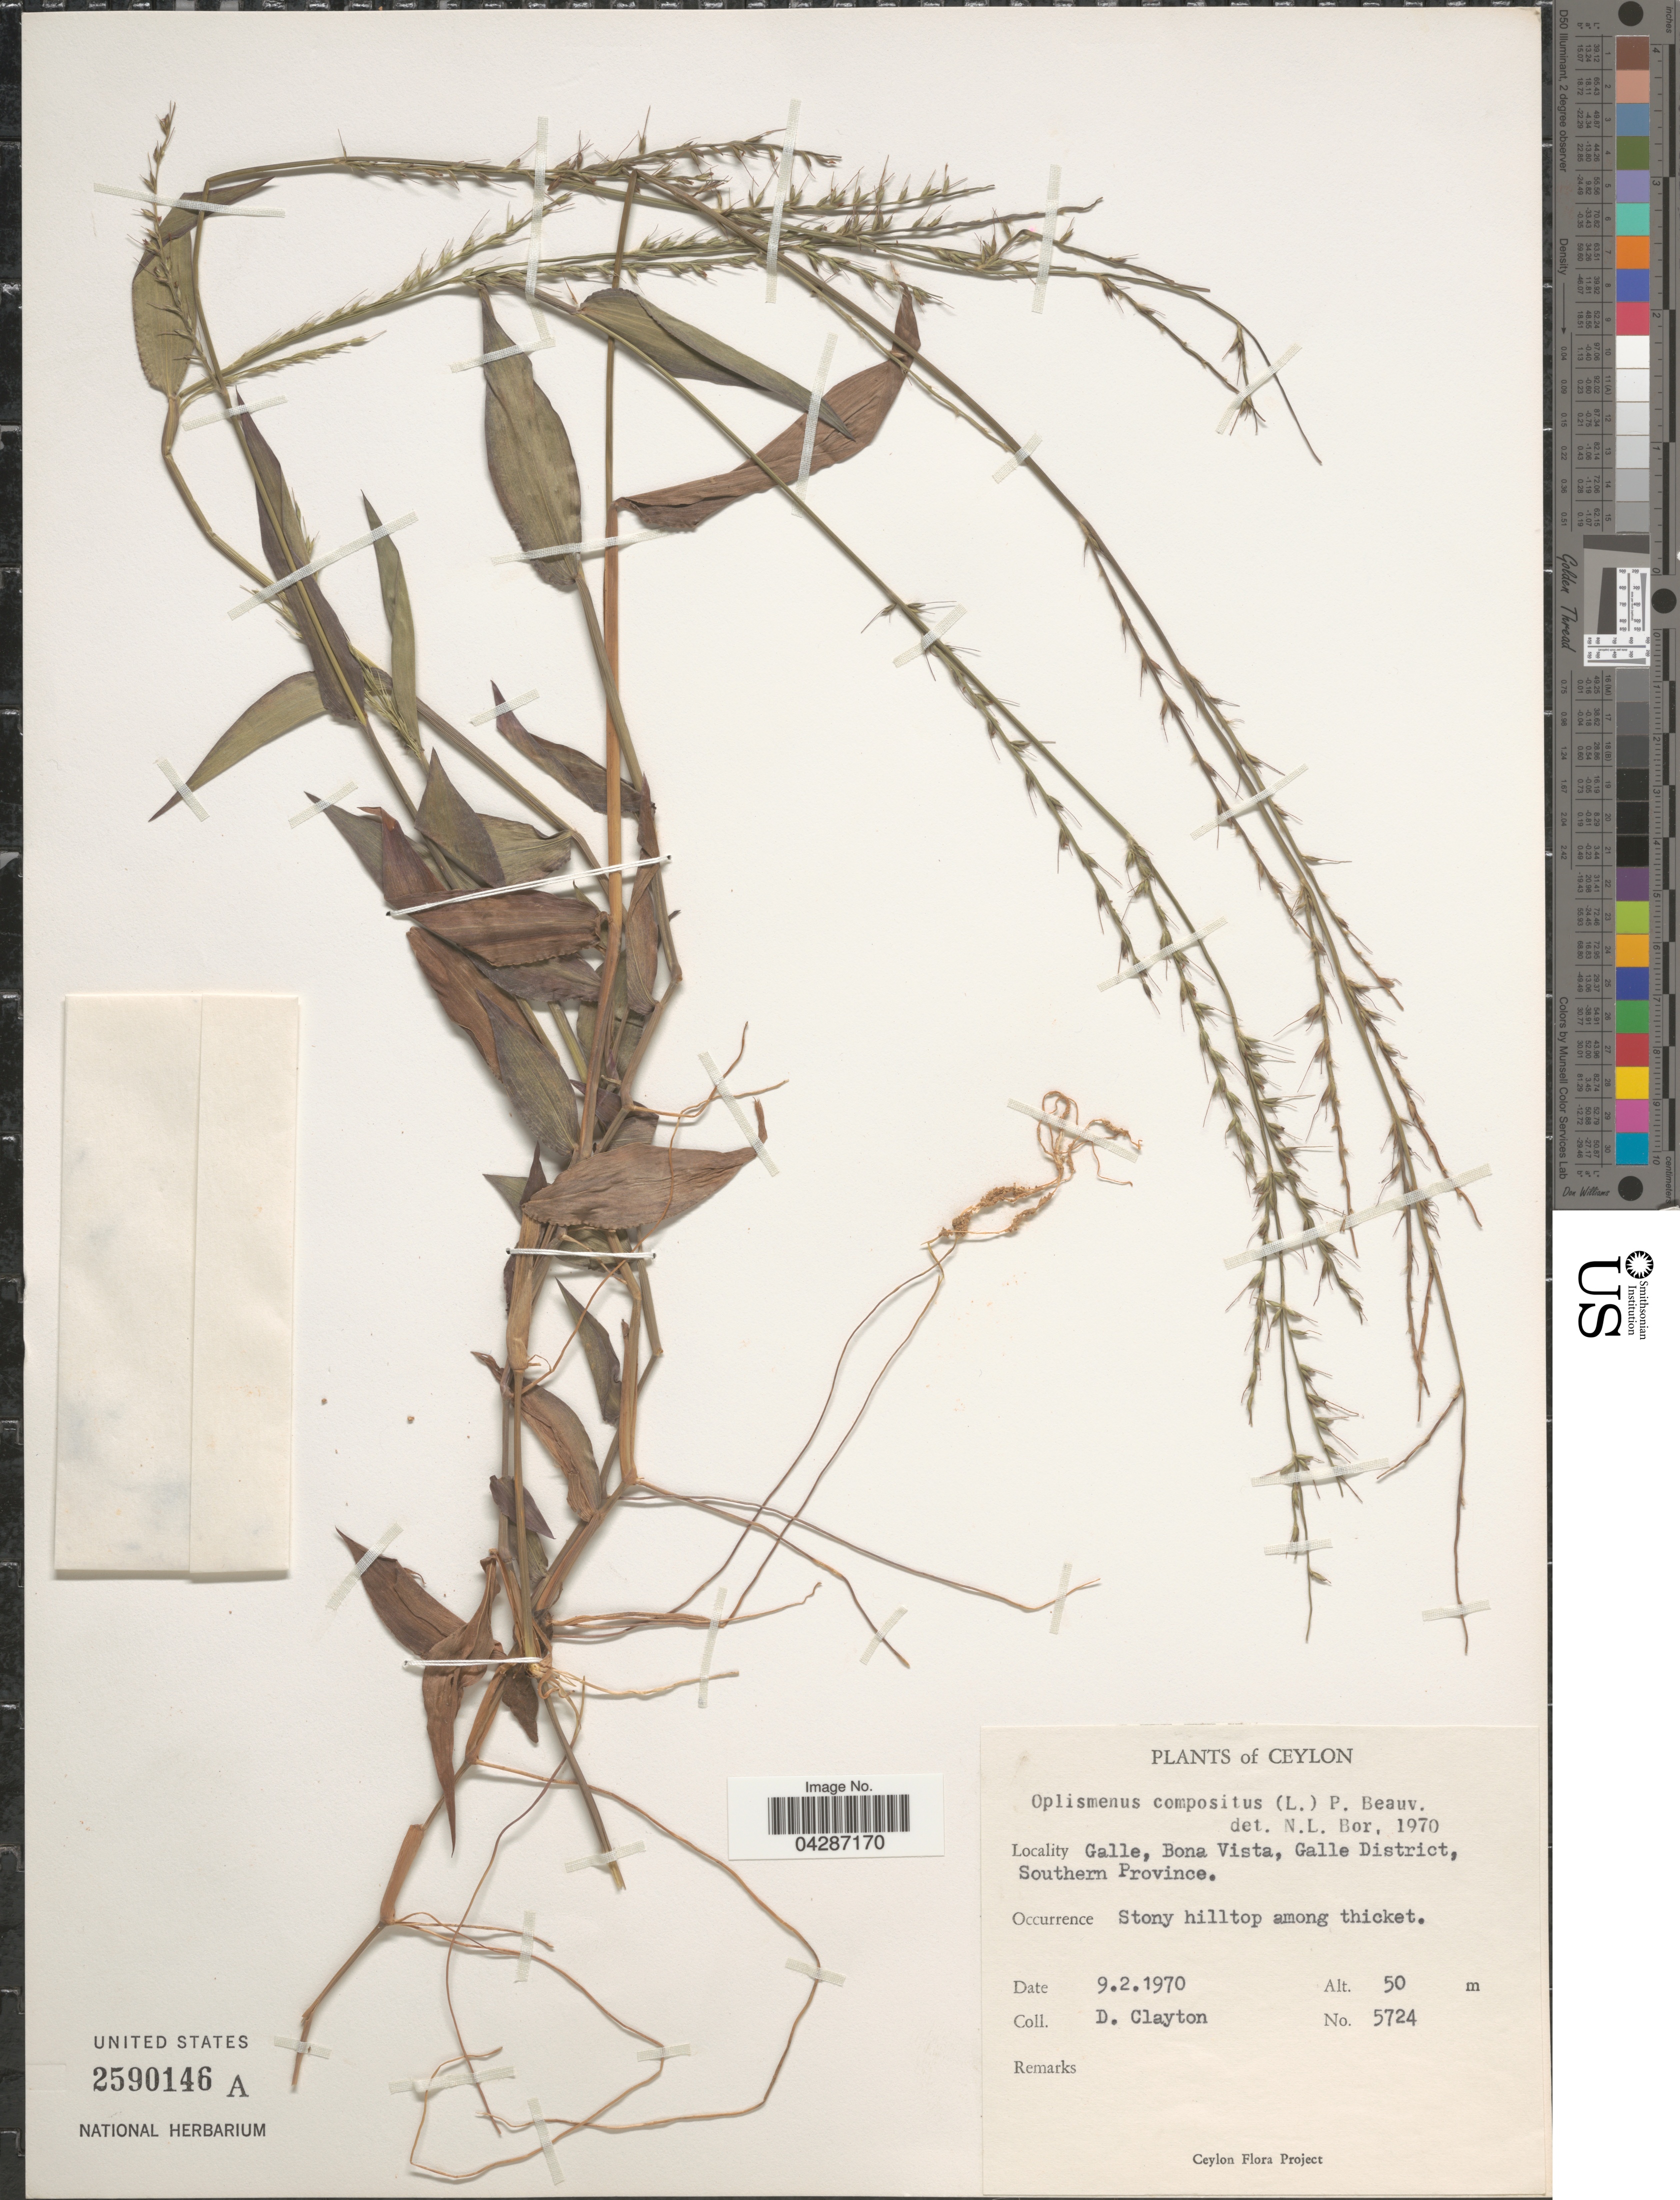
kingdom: Plantae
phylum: Tracheophyta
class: Liliopsida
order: Poales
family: Poaceae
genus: Oplismenus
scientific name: Oplismenus compositus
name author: (L.) P. Beauv.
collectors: D. Clayton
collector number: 5724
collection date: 1970-02-09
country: Sri Lanka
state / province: Southern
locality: Ceylon. Galle, Bona Vista, Galle District. Stony hilltop among thicket.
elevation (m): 50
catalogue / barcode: US 2590146A